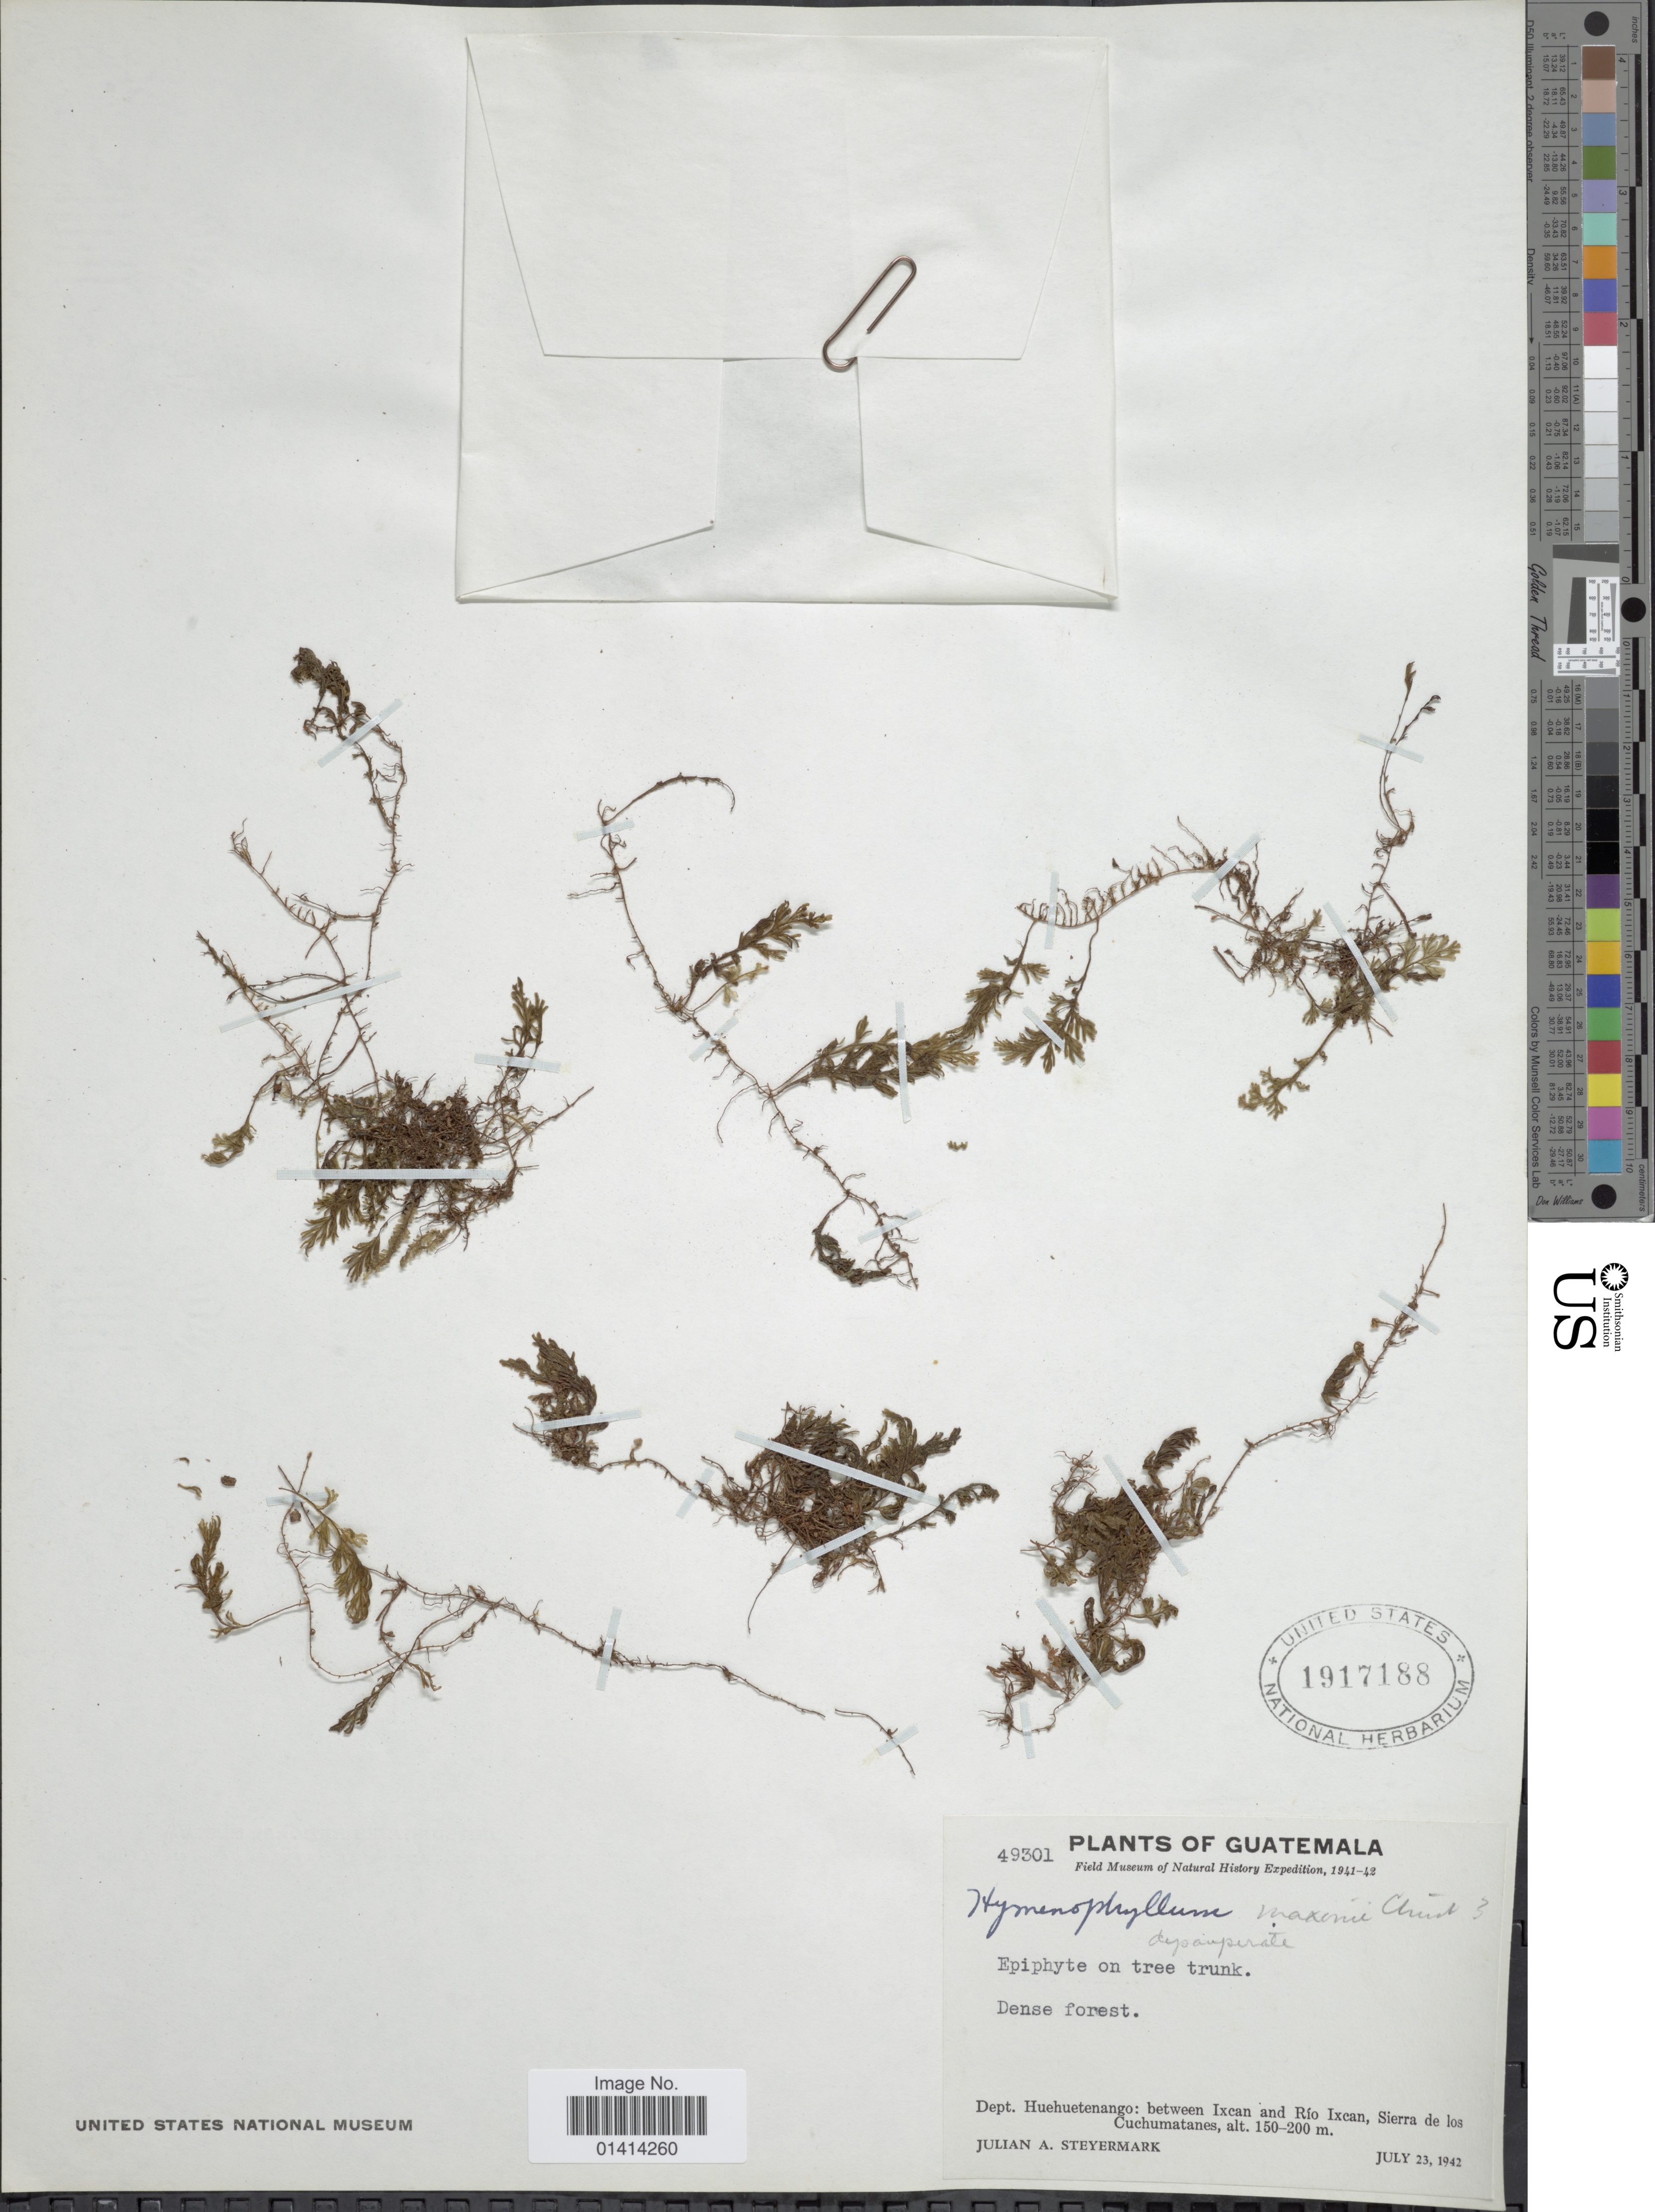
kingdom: Plantae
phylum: Tracheophyta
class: Polypodiopsida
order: Hymenophyllales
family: Hymenophyllaceae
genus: Hymenophyllum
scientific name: Hymenophyllum maxonii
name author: Christ ex C.V. Morton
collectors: J. Steyermark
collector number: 49301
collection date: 1942-07-23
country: Guatemala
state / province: Huehuetenango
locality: Dept. Huehuetenango: between Ixcan and Rio Ixcan, Sierra de los Cuchumatanes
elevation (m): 150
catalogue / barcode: US 1917188